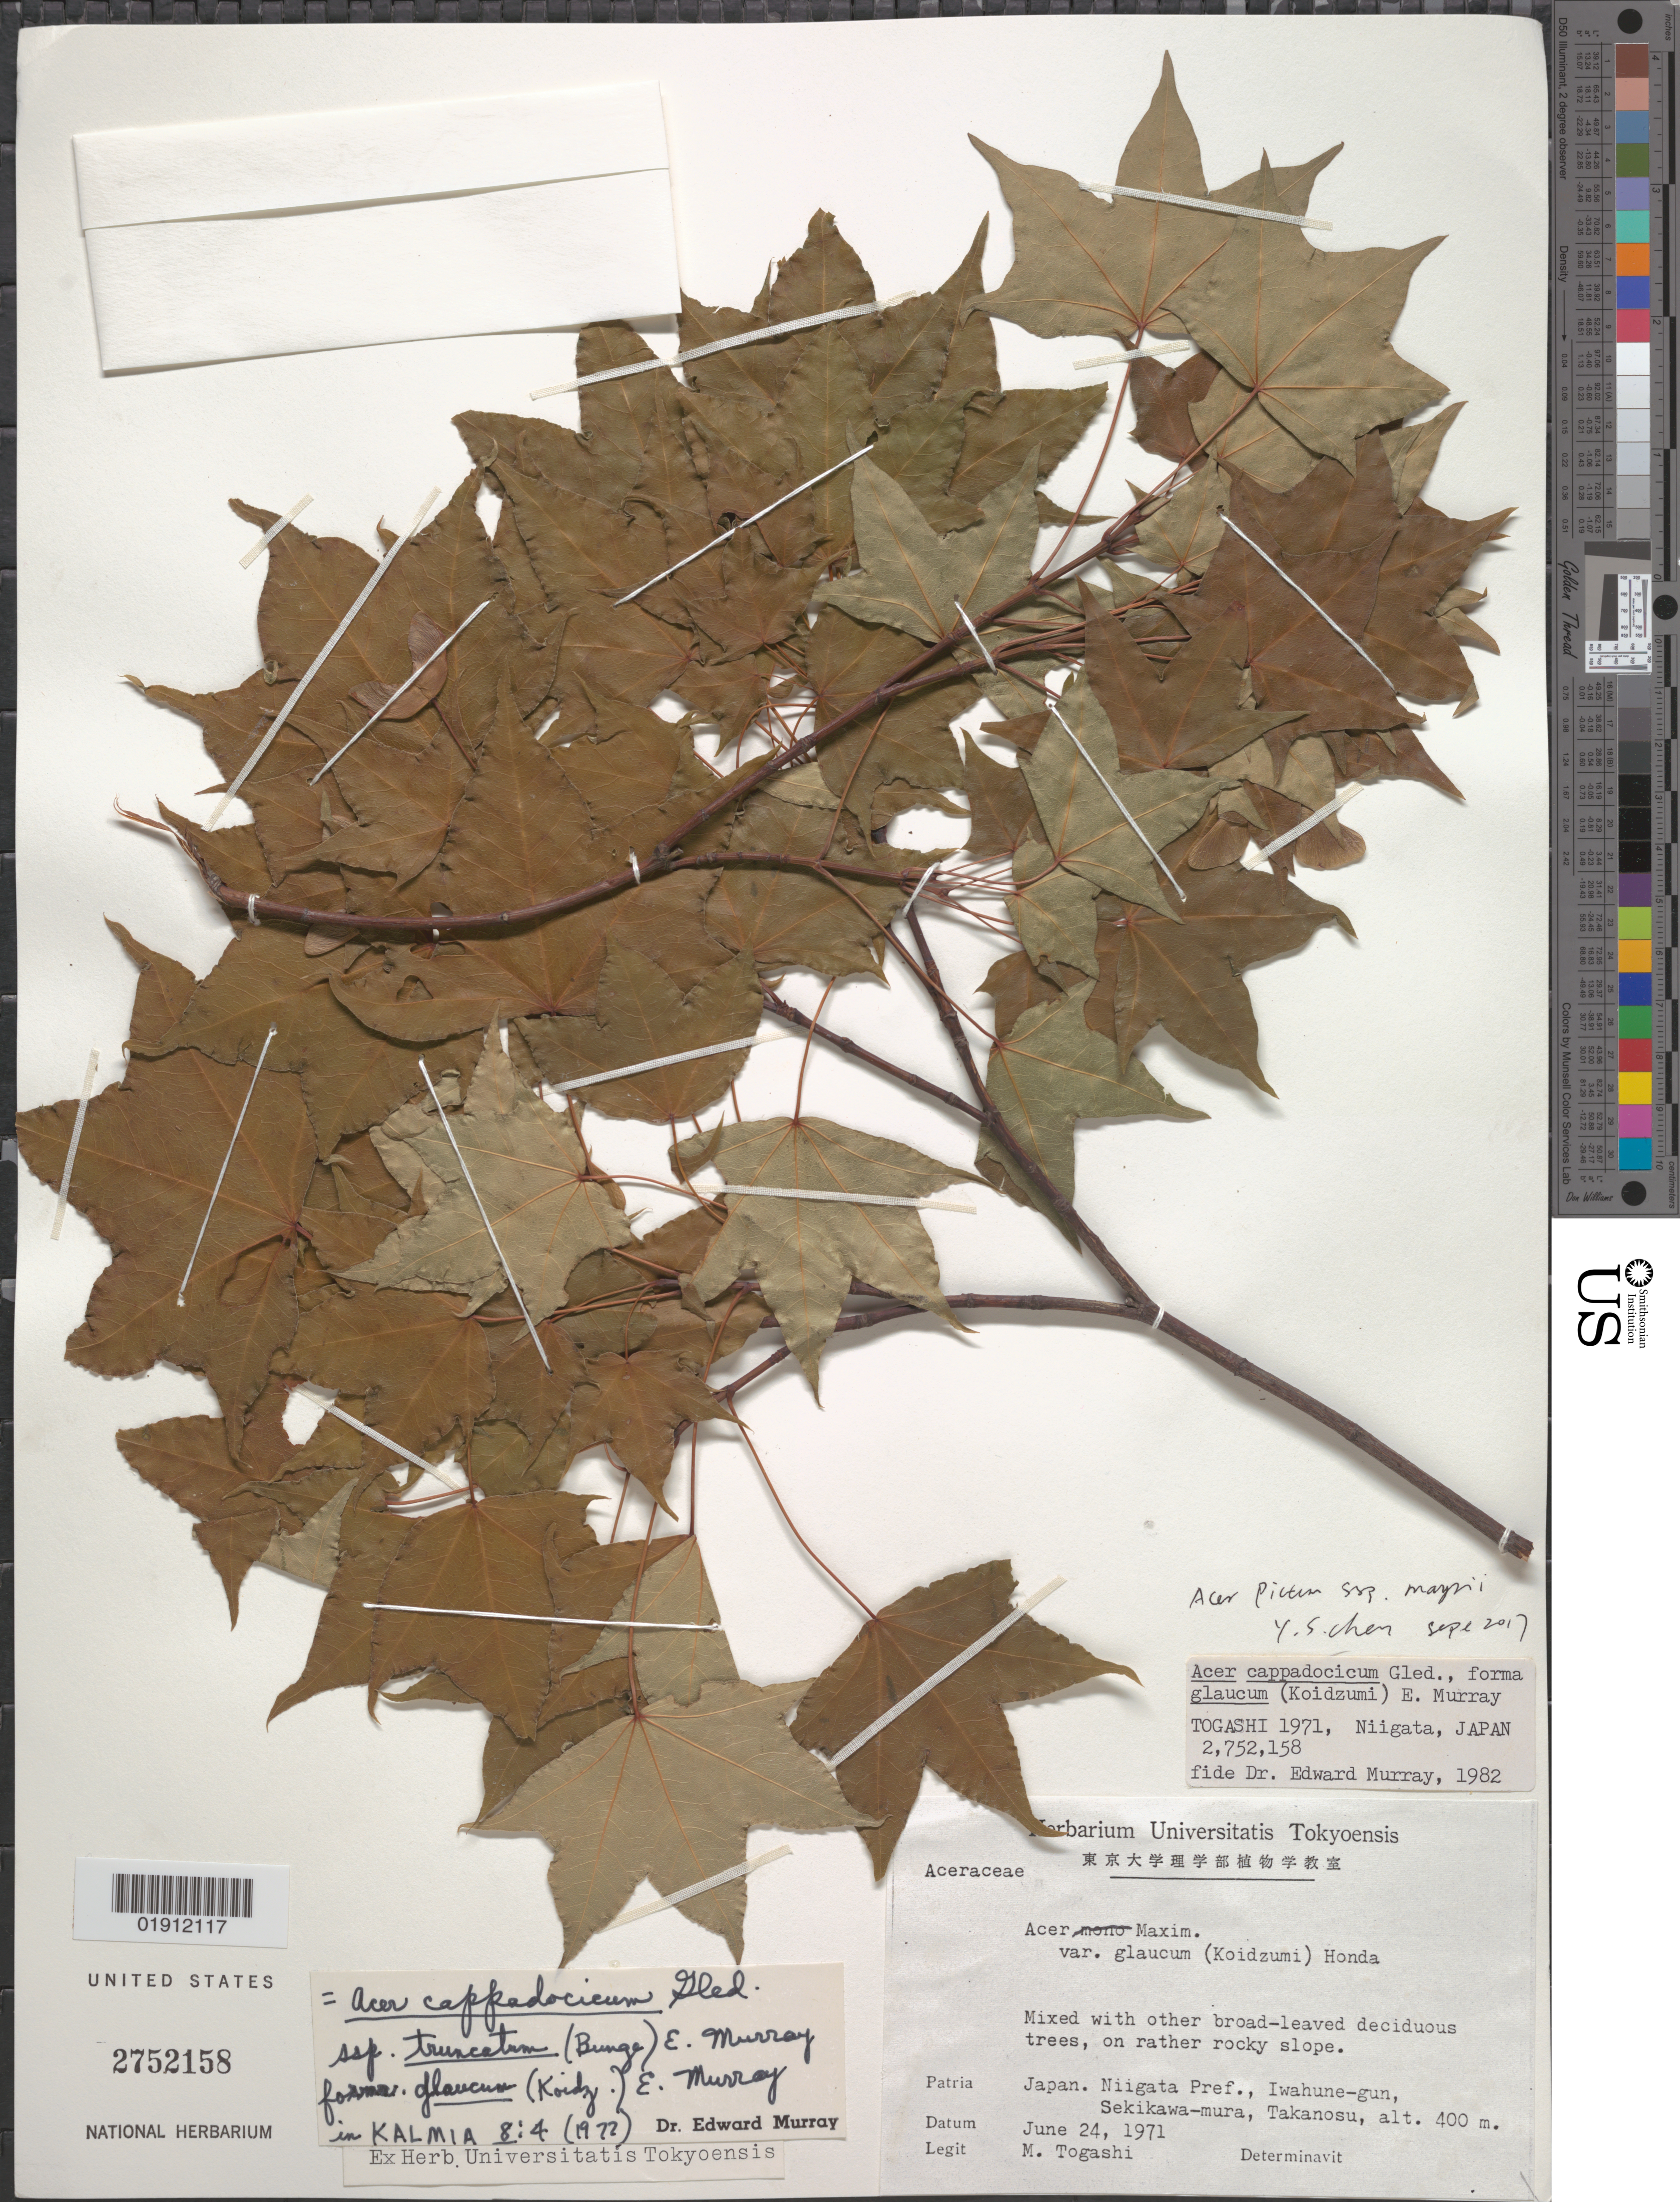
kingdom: Plantae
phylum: Tracheophyta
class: Magnoliopsida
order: Sapindales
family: Sapindaceae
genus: Acer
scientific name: Acer cappadocicum subsp. truncatum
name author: (Bunge) A.E. Murray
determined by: Murray, Edward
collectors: M. Togashi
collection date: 1971-06-24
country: Japan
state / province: Niigata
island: Honshu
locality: Niigata Pref., Iwahune-gun, Sekikawa-mura, Takanosu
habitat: Mixed with other broad-leaved deciduous trees, on rather rocky slope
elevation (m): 400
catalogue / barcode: US 2752158